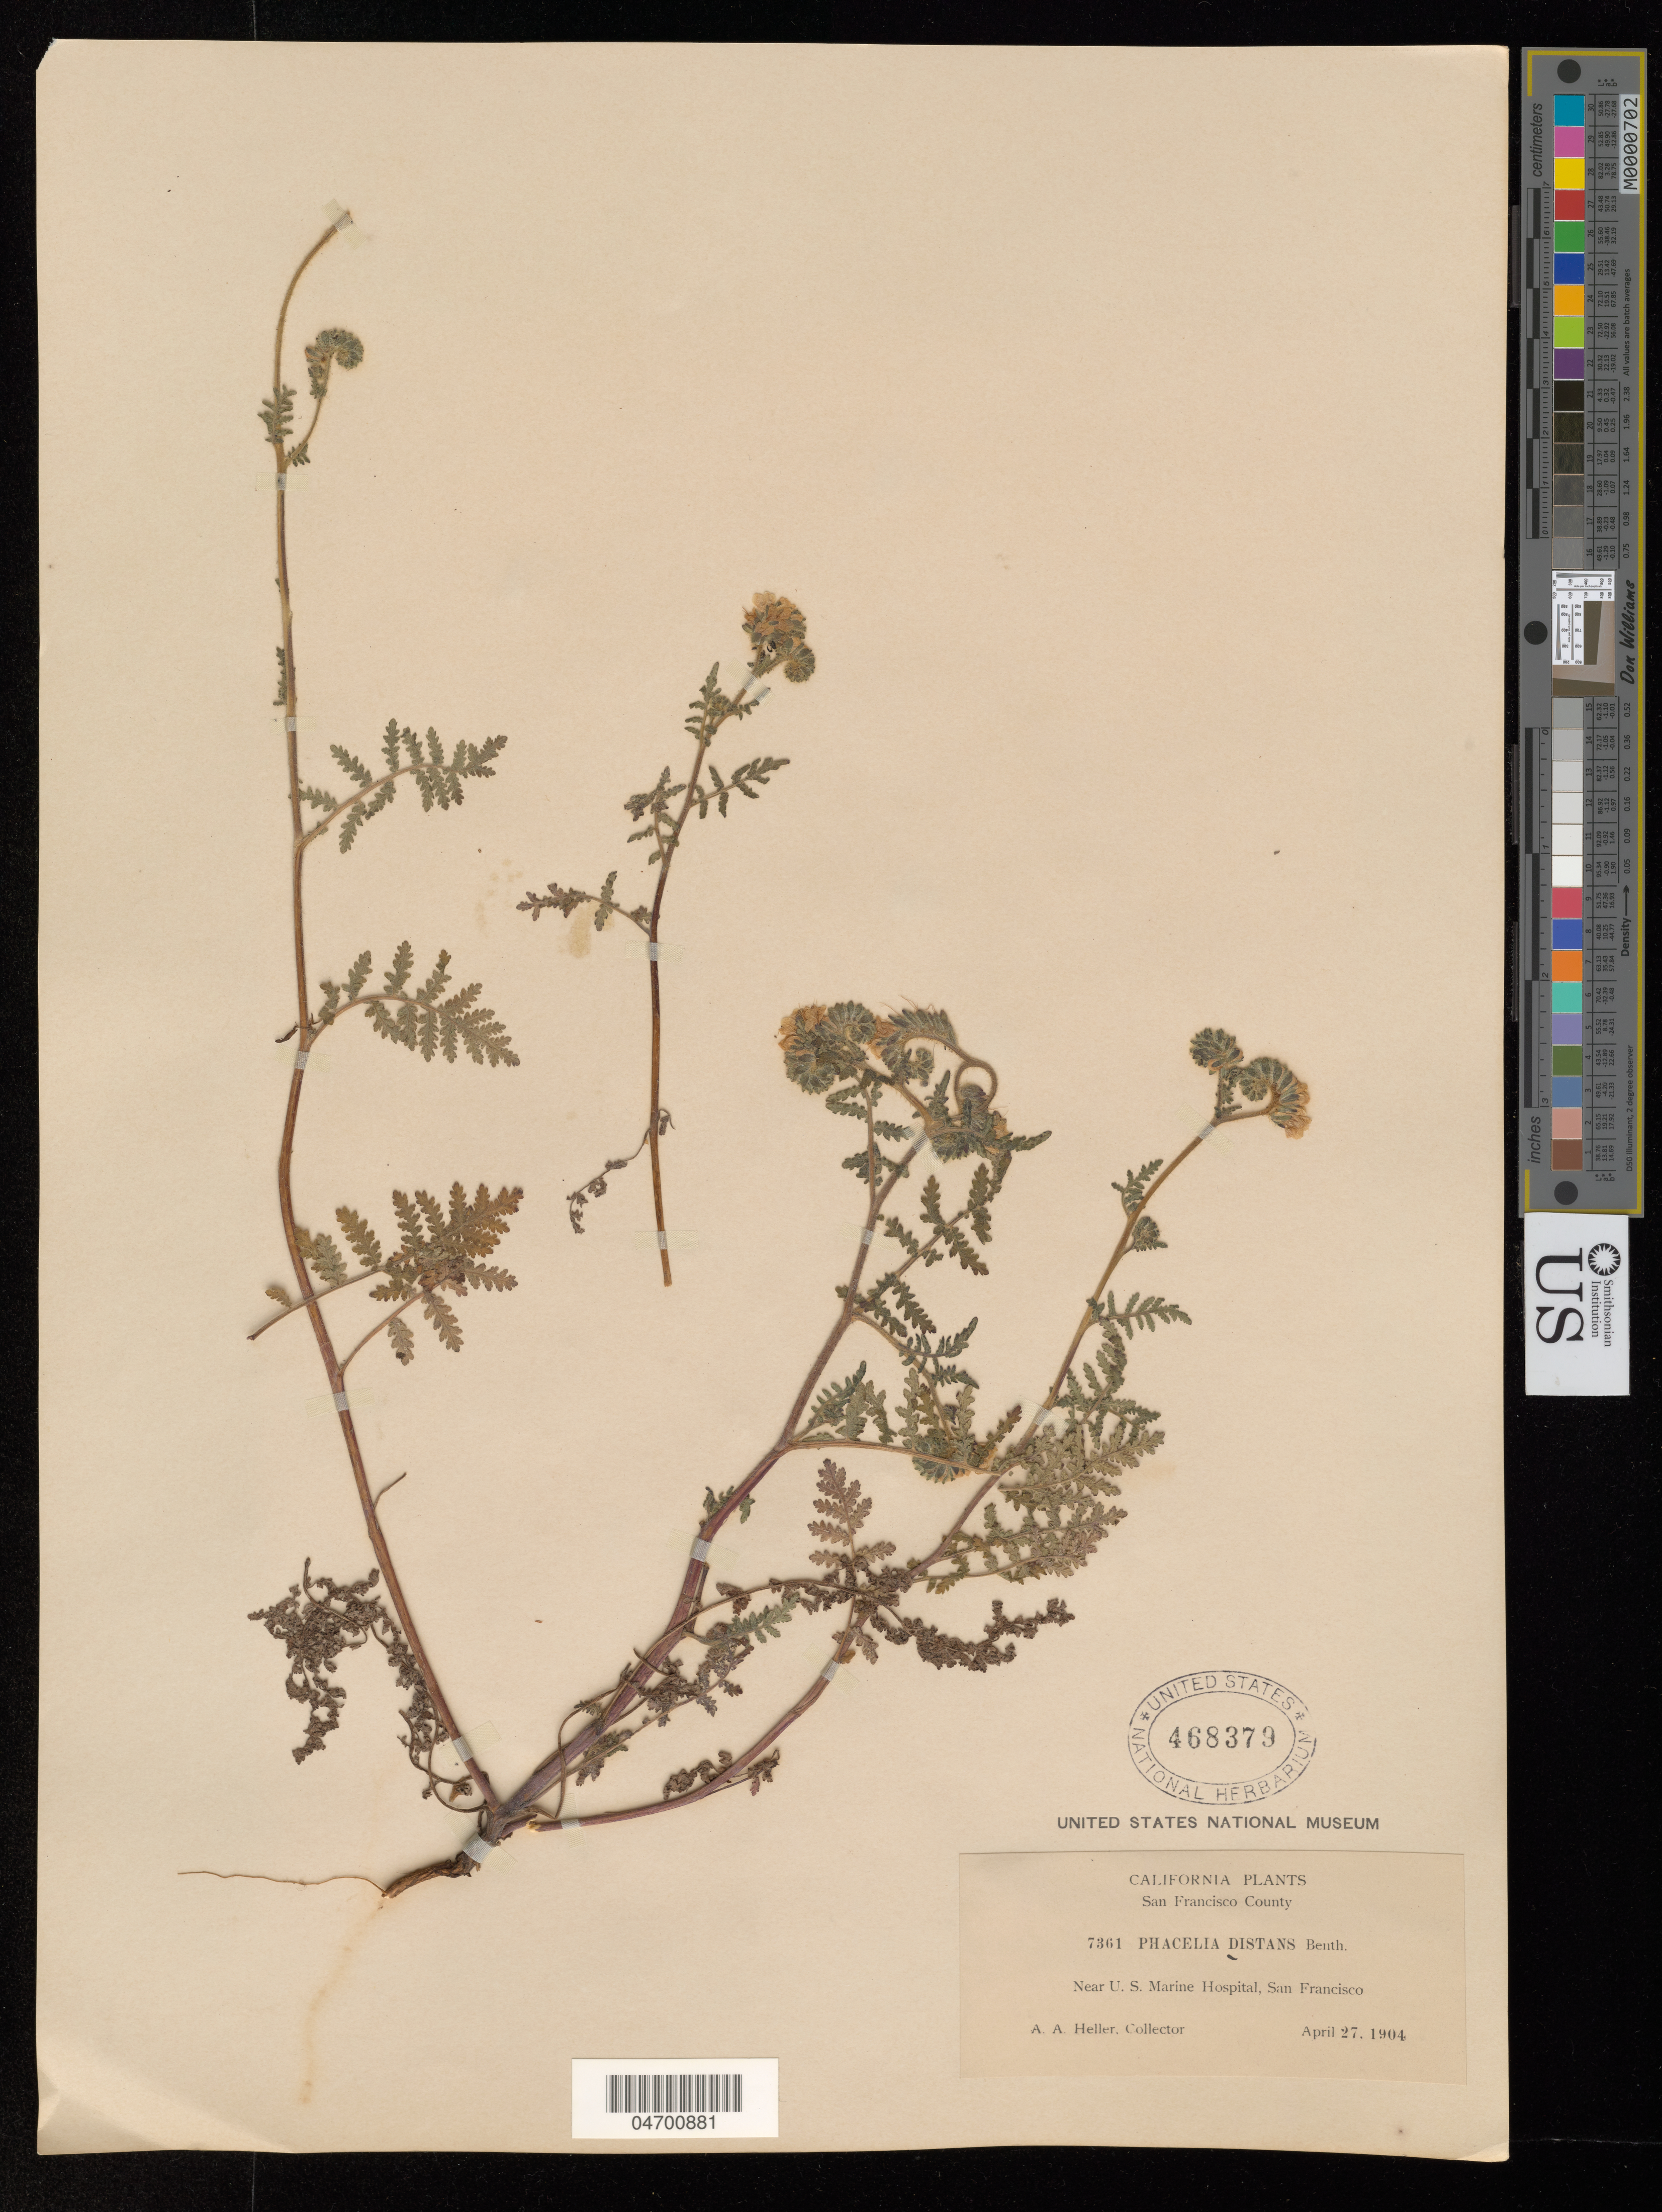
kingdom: Plantae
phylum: Tracheophyta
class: Magnoliopsida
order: Boraginales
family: Hydrophyllaceae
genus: Phacelia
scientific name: Phacelia distans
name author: Benth.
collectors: A. A. Heller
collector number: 7361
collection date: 1904-04-27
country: United States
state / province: California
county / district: San Francisco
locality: San Francisco County. Near U.S. Marine Hospital, San Francisco.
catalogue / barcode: US 468379